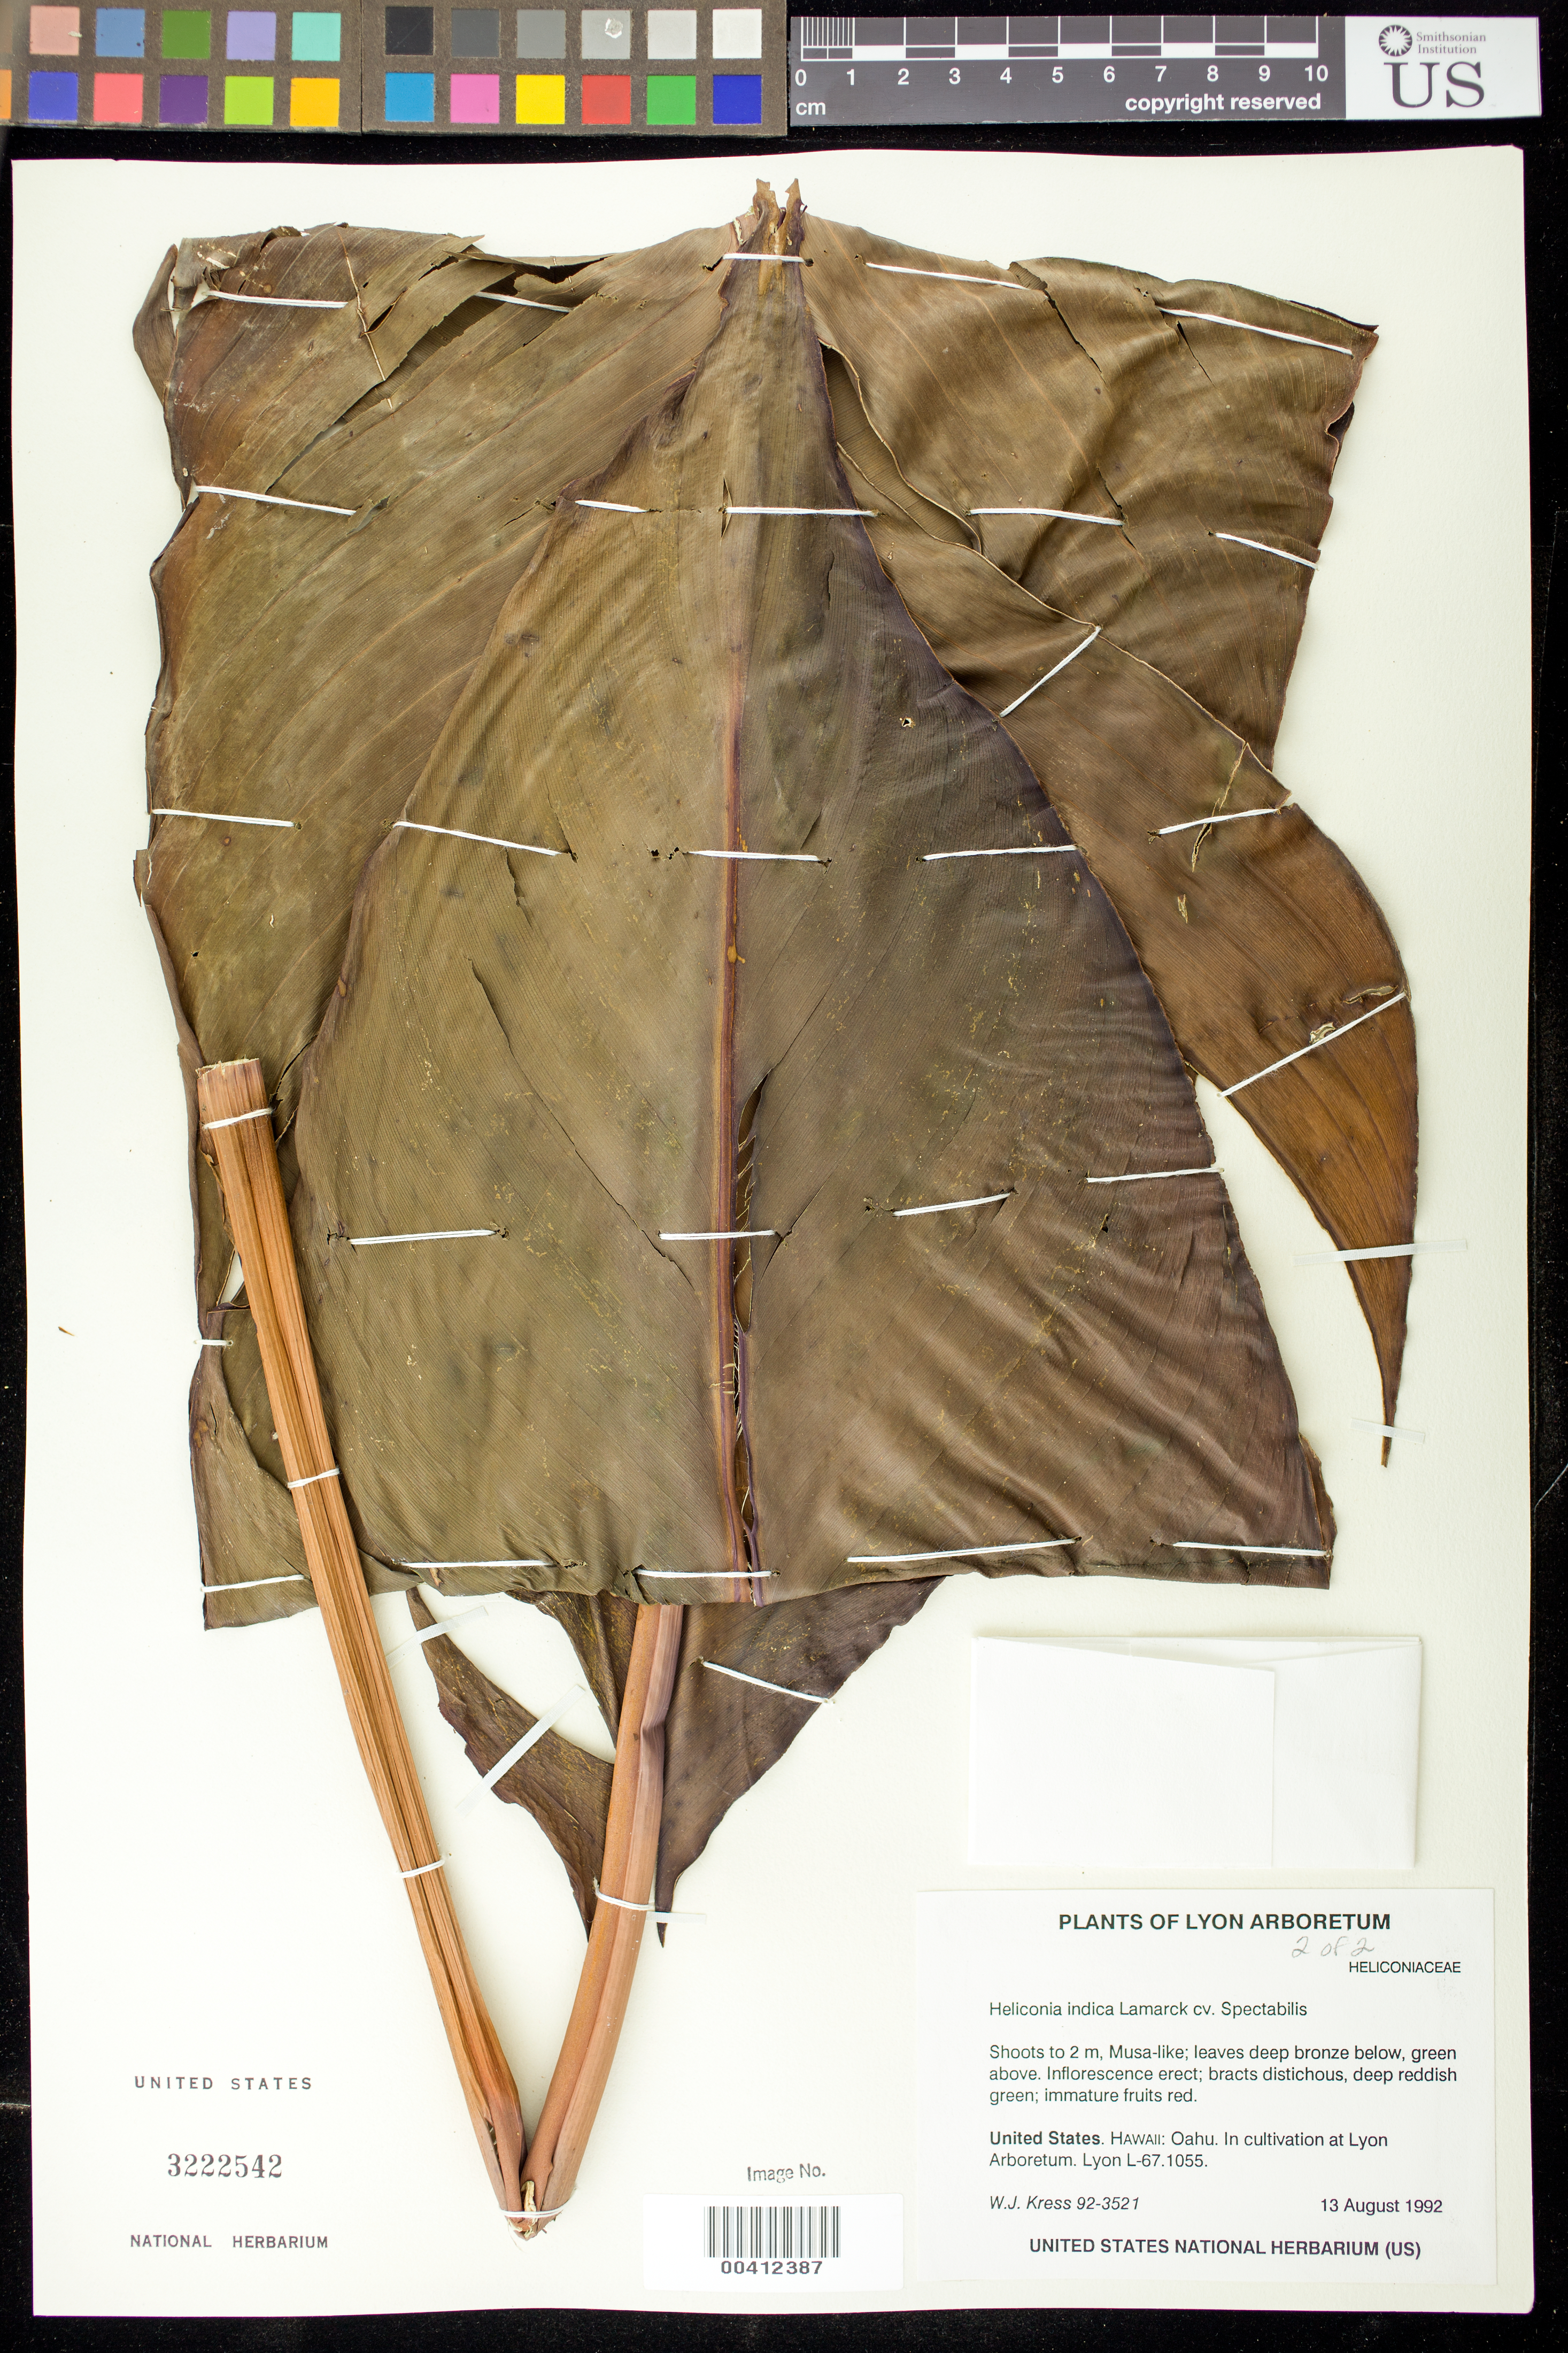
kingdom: Plantae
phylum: Tracheophyta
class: Liliopsida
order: Zingiberales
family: Heliconiaceae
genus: Heliconia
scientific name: Heliconia indica 'Spectabilis'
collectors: W. J. Kress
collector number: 92-3521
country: United States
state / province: Hawaii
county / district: Honolulu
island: Oahu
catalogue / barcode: US 3222542